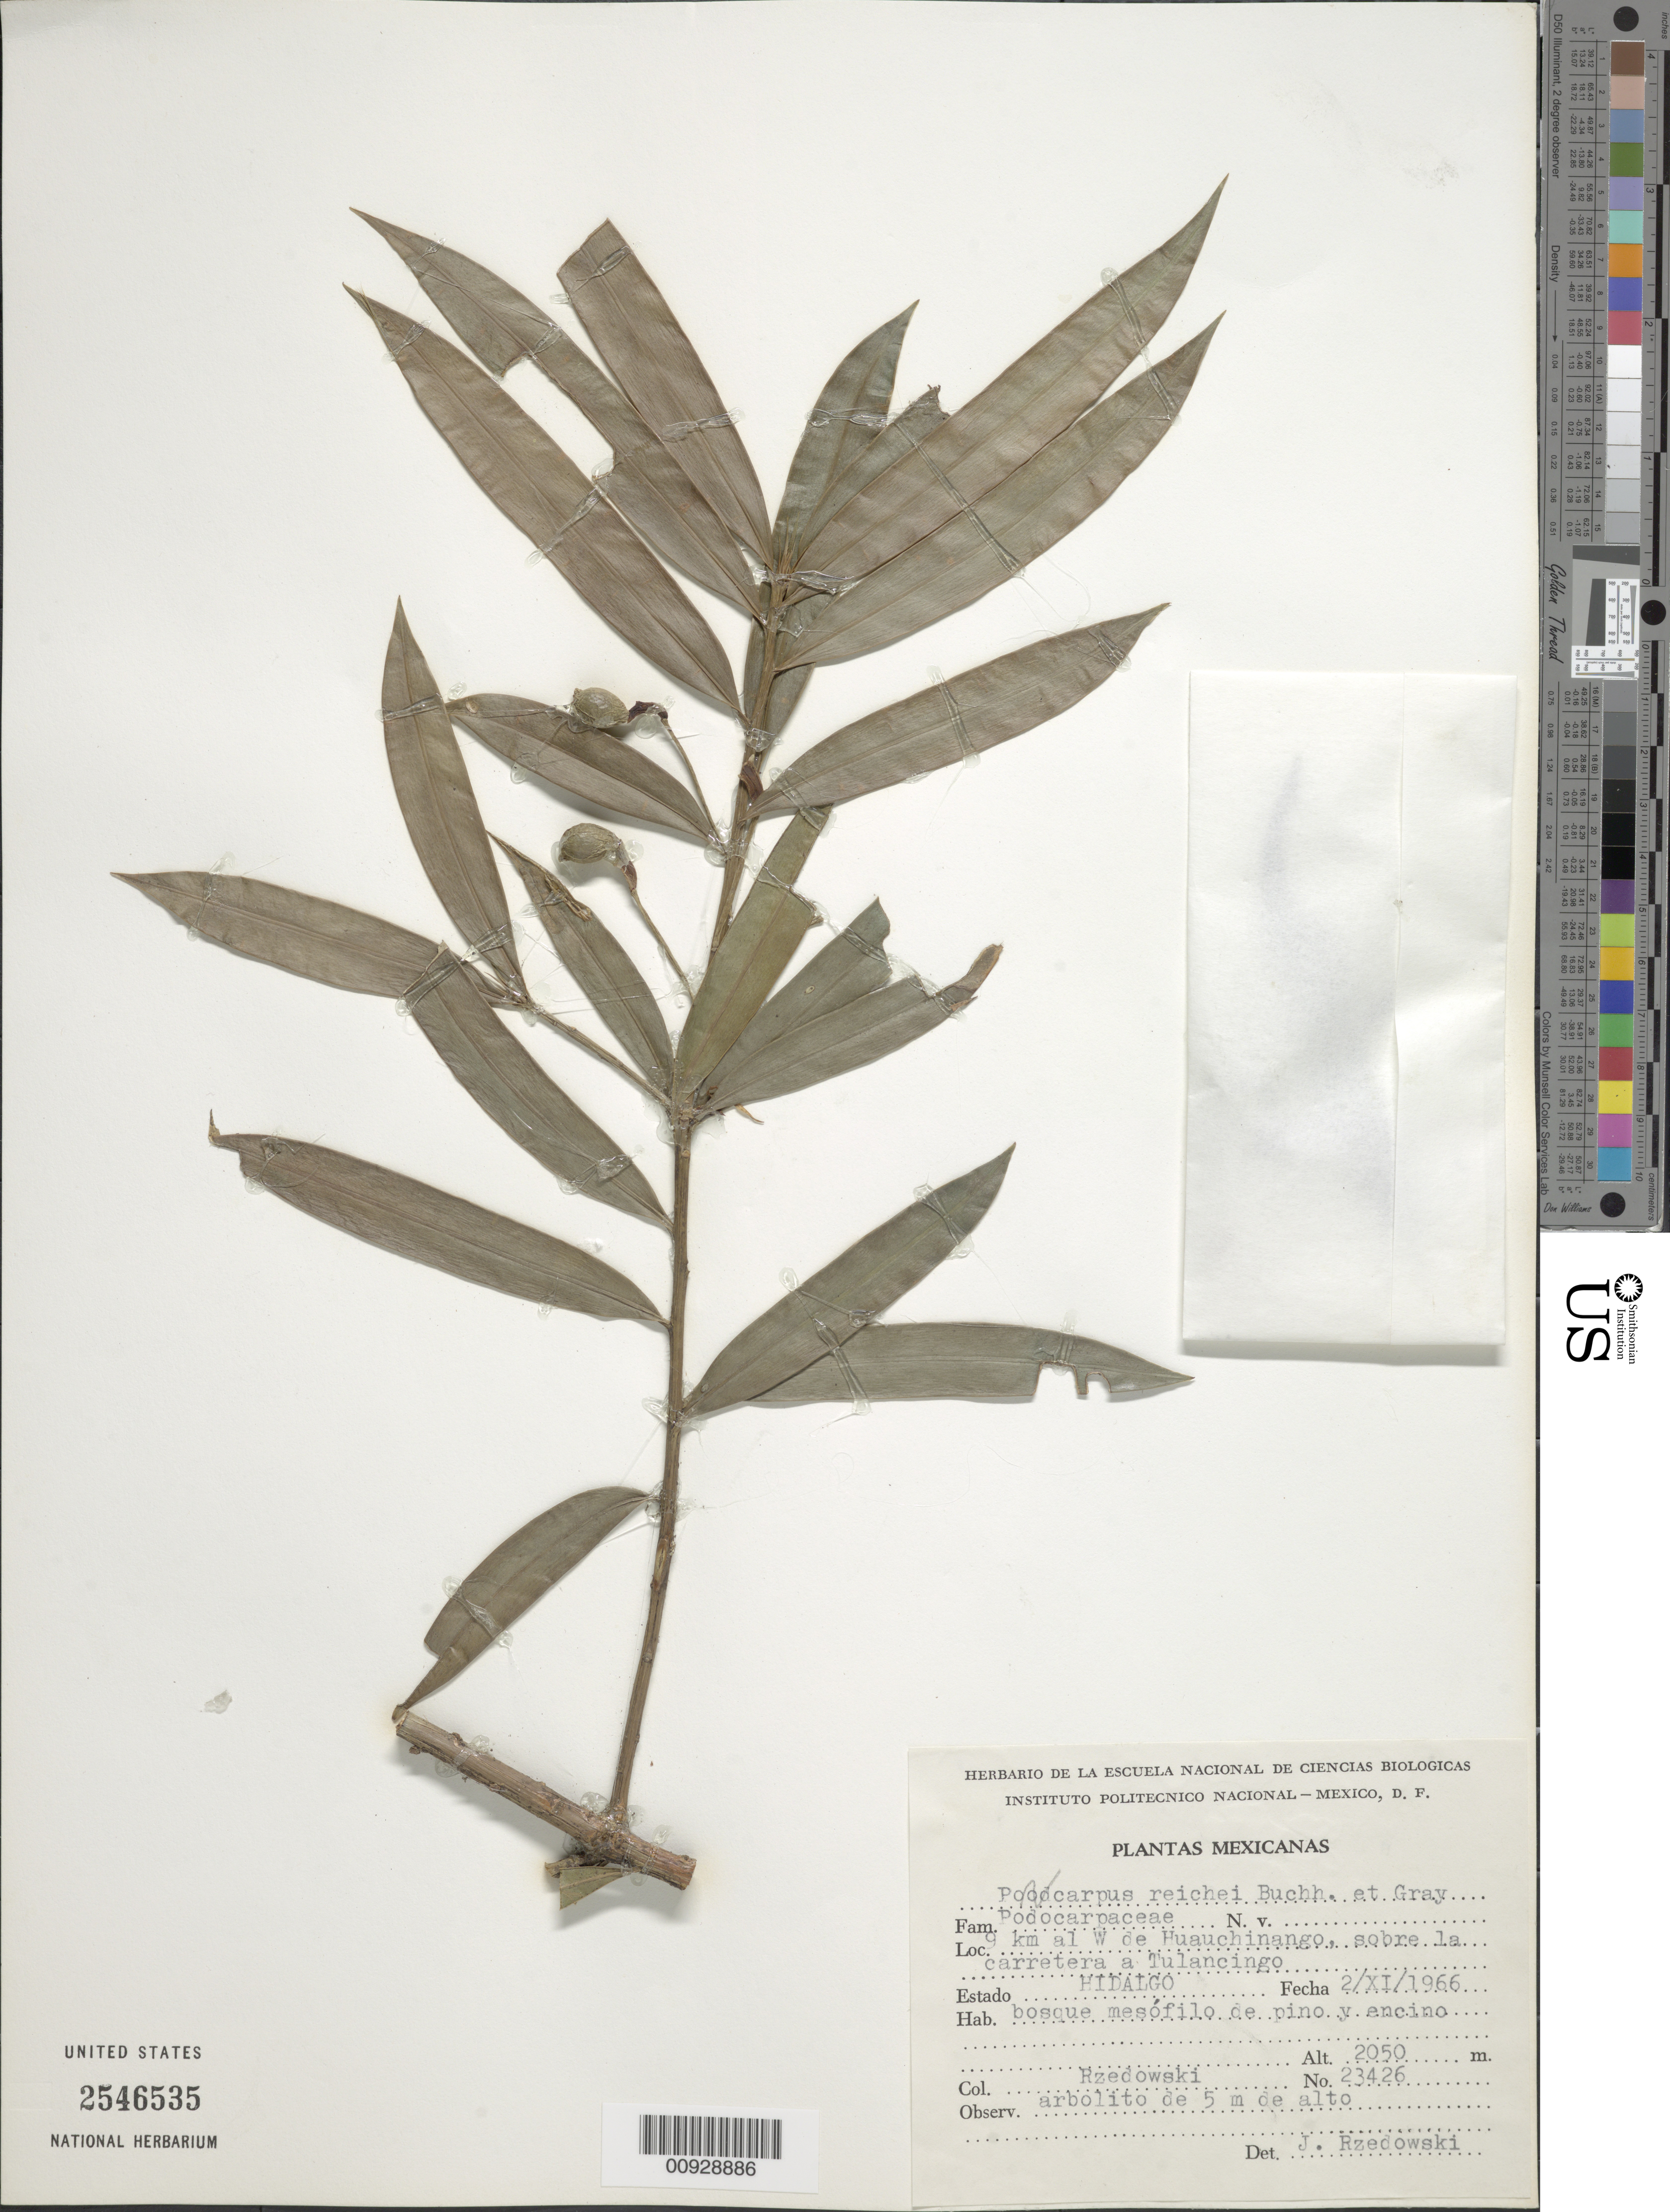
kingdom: Plantae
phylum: Tracheophyta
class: Pinopsida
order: Pinales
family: Podocarpaceae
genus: Podocarpus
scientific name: Podocarpus reichei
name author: J. Buchholz & N.E. Gray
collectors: J. Rzedowski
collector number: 23426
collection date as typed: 02 Nov 1966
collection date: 1966-11-02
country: Mexico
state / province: Hidalgo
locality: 9 km. al W de Huauchinango, sobre la carretera a Tulancingo.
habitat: Bosque mesófilo de pino y encino.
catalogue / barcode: US 2546535